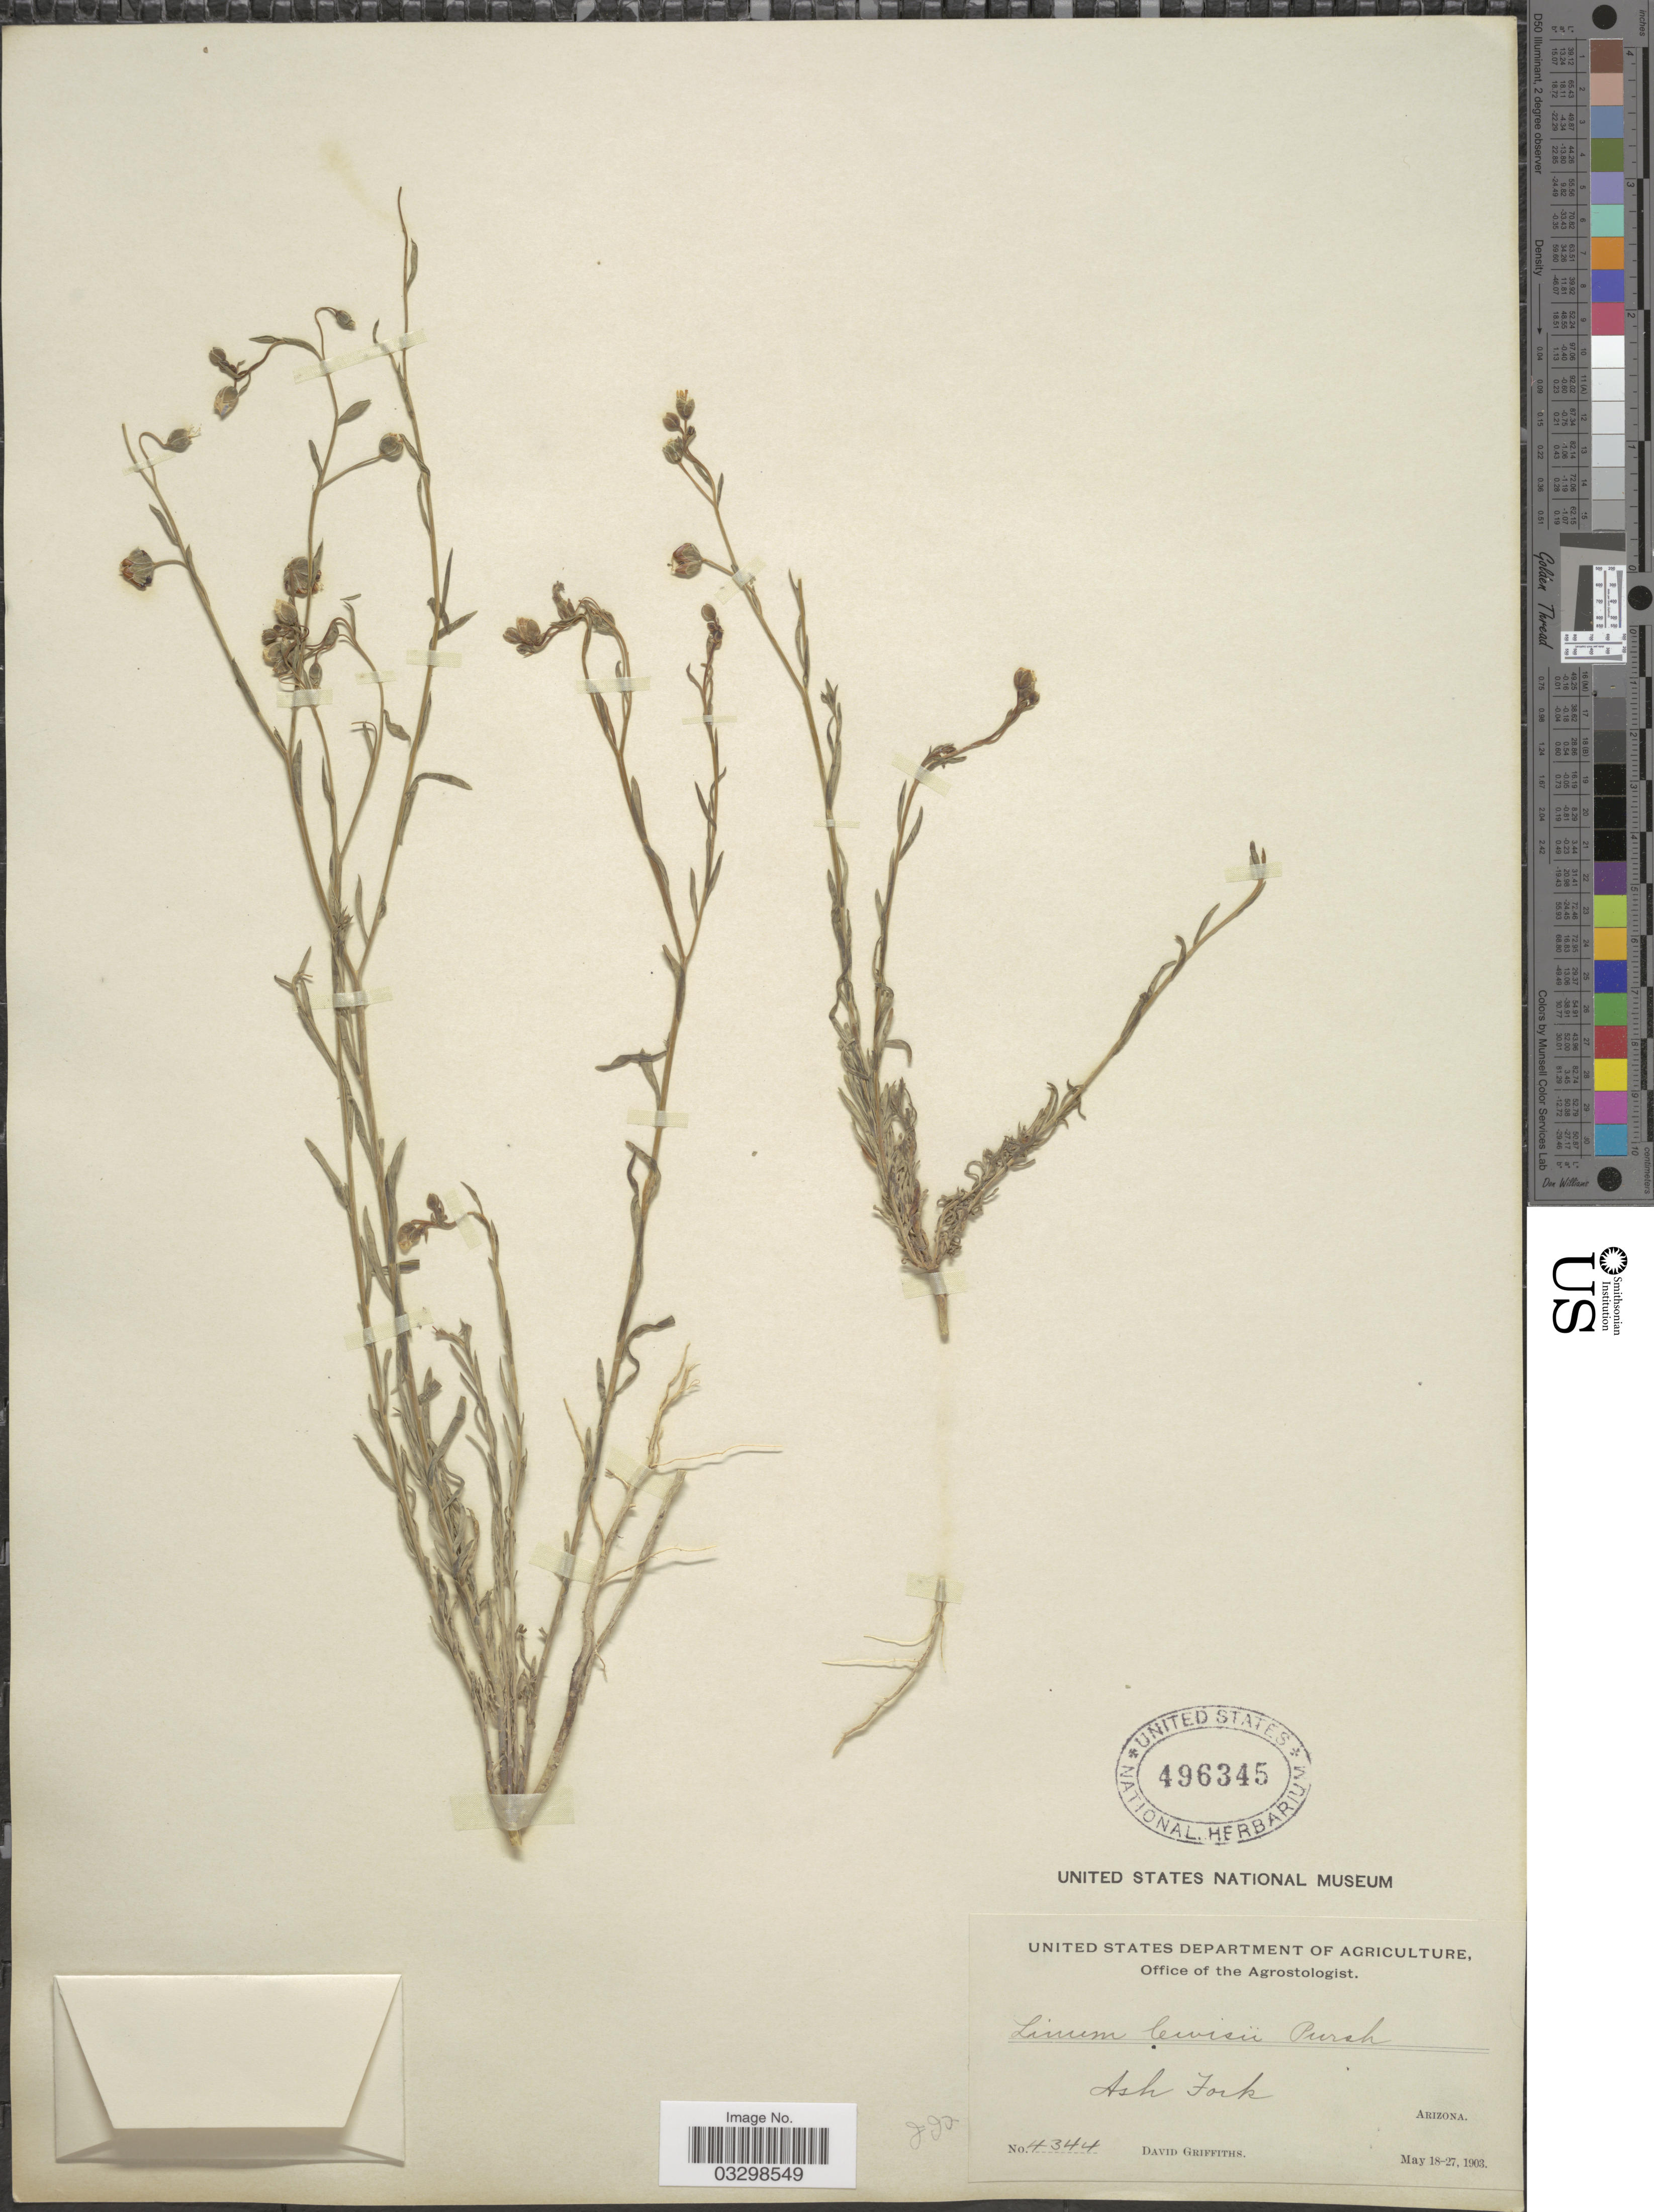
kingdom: Plantae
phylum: Tracheophyta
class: Magnoliopsida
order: Malpighiales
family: Linaceae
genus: Linum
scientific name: Linum lewisii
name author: Pursh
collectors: D. Griffiths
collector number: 4344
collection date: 1903-05-18/1903-05-27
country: United States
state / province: Arizona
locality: Ash Fork.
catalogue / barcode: US 496345